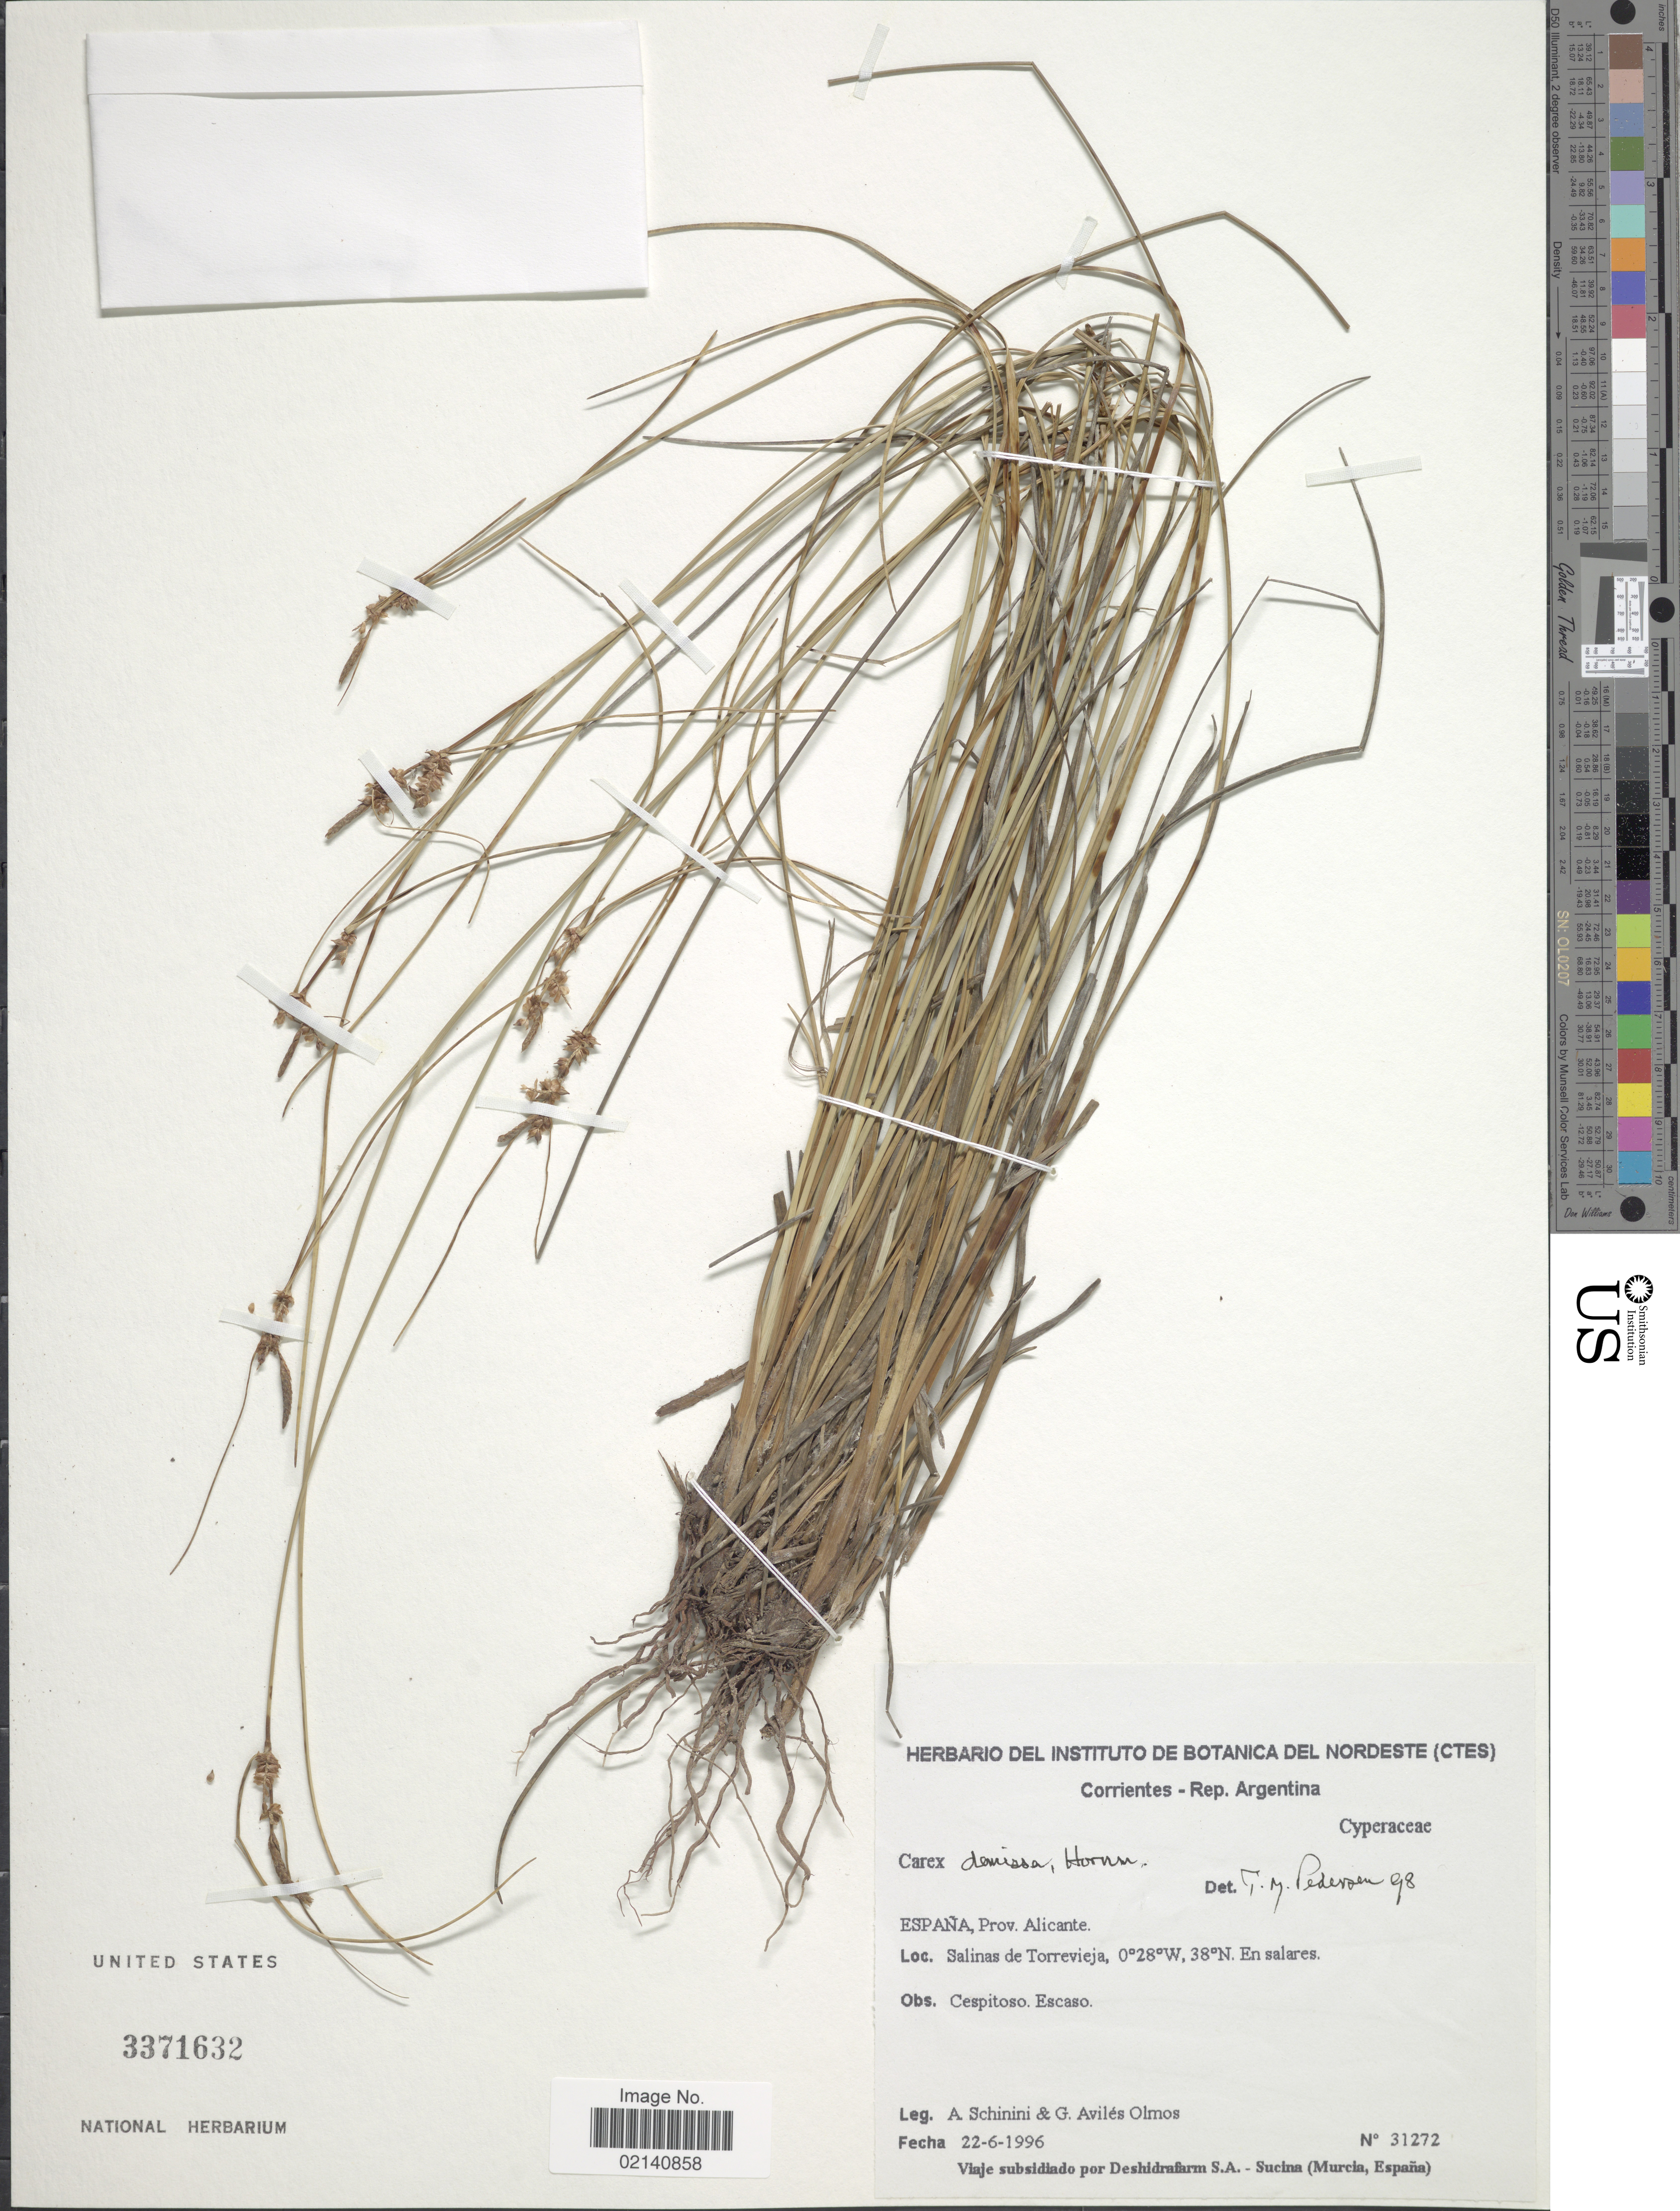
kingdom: Plantae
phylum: Tracheophyta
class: Liliopsida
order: Poales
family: Cyperaceae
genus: Carex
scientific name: Carex extensa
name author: Gooden.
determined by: Jimnéz-Mejias, Pedro, (UPOS), Universidad Pablo de Olavide (SPAIN)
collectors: A. Schinini & G. Olmos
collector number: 31272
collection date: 1996-06-22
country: Spain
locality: Prov. Alicante, Salinas de Torrevieja, en salares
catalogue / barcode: US 3371632